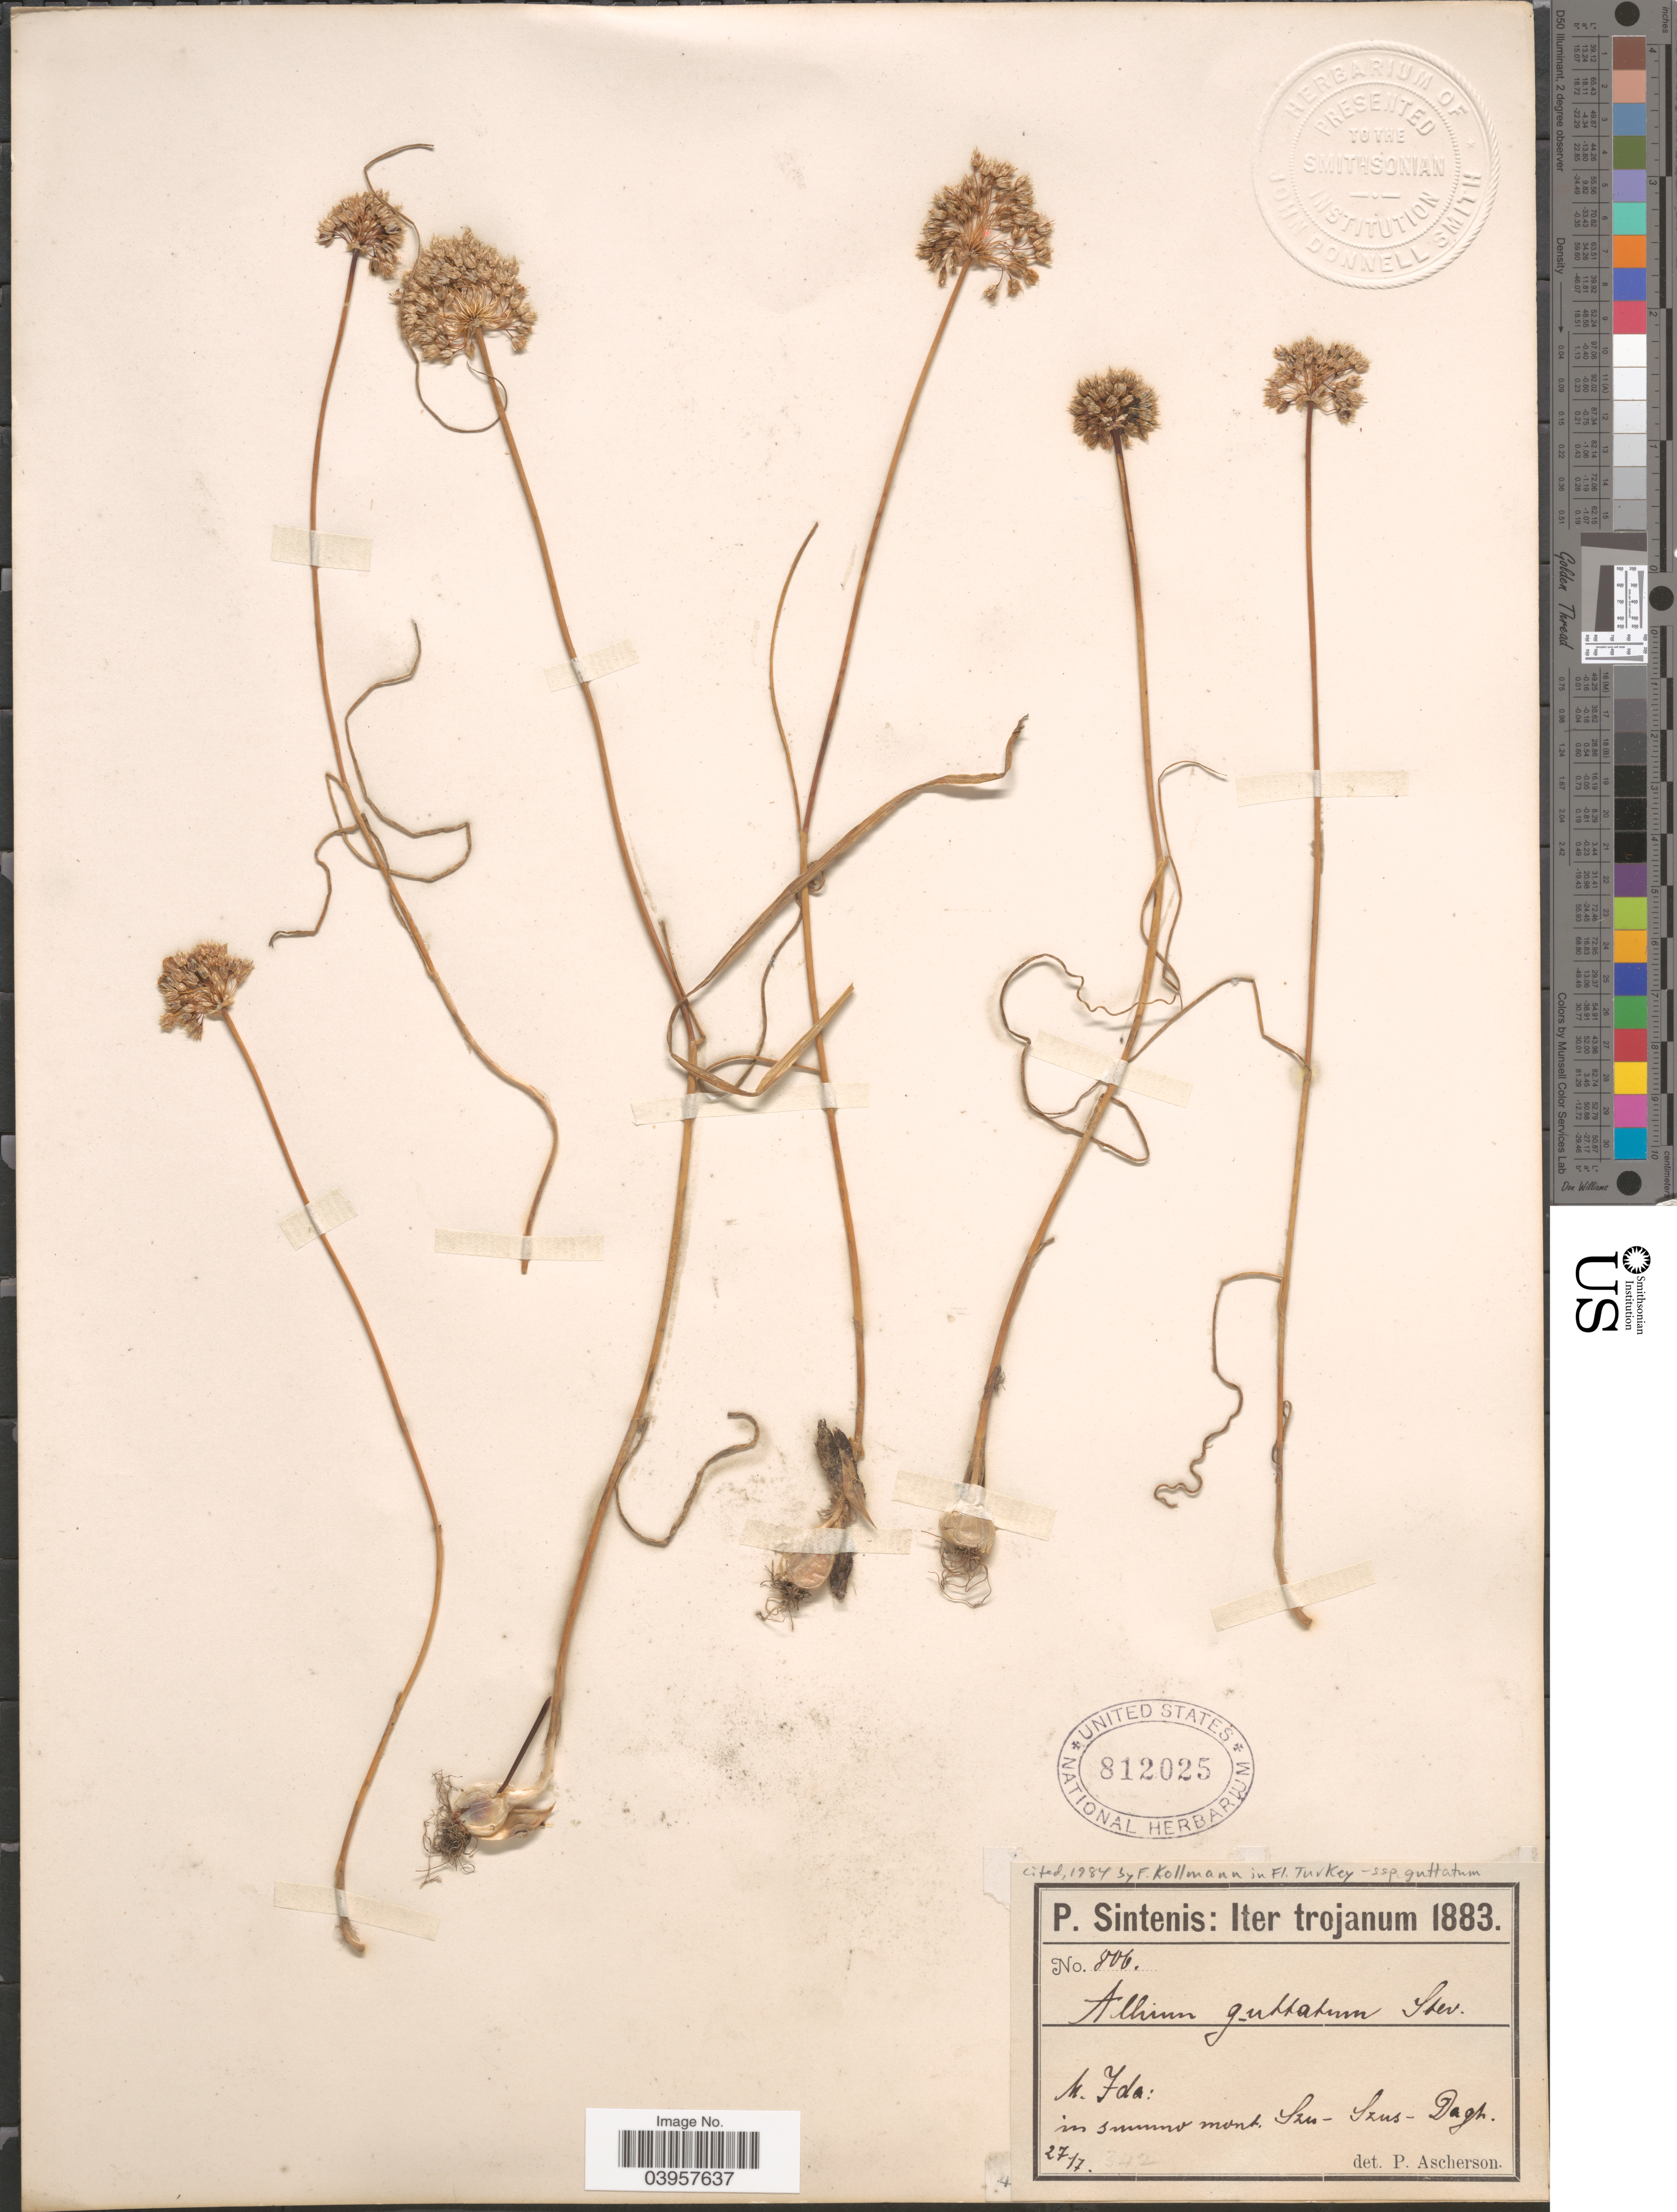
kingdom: Plantae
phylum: Tracheophyta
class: Liliopsida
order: Asparagales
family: Amaryllidaceae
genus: Allium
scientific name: Allium guttatum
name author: Steven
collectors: P. Sintenis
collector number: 806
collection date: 1883-07-27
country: Turkey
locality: Trojanum. N. Fda: in summo mont. Szu-Szus-Dagh.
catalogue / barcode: US 812025